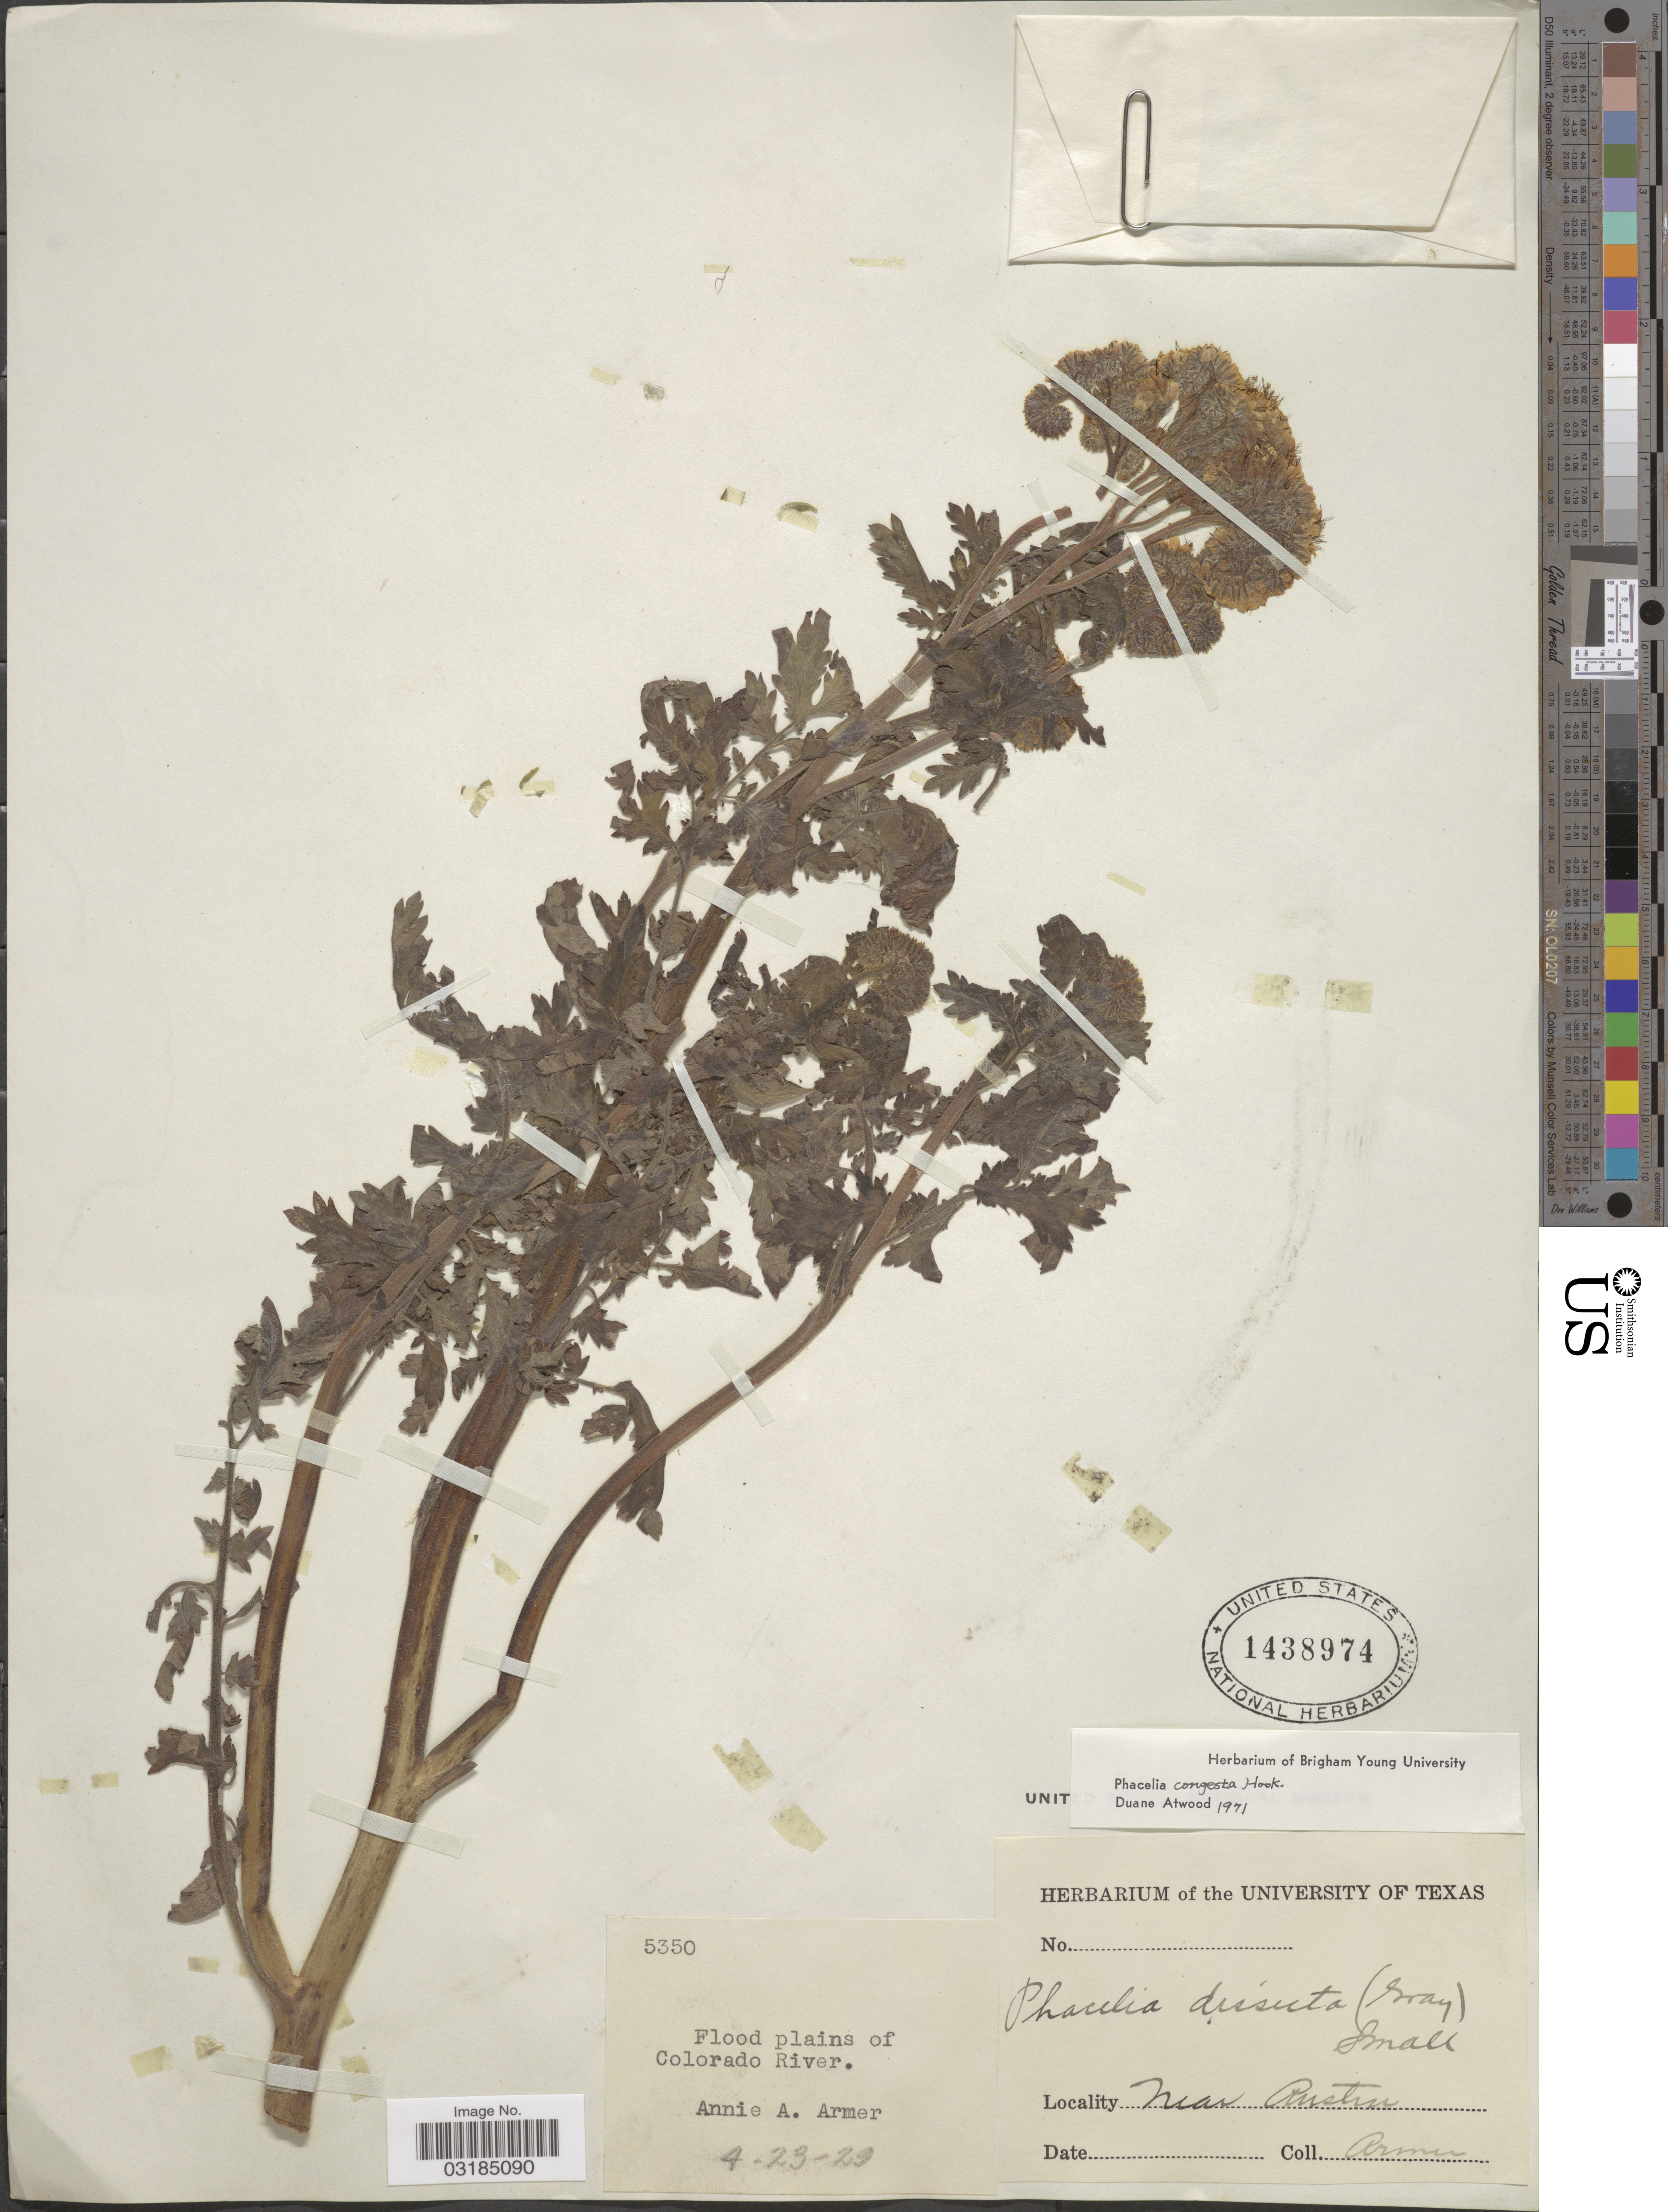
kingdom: Plantae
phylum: Tracheophyta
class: Magnoliopsida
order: Boraginales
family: Hydrophyllaceae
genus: Phacelia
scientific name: Phacelia congesta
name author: Hook.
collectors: A. Armer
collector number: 5350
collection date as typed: Transcribed d/m/y: 23/4/29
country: United States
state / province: Texas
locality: Flood plains of Colorado River. Near Austin.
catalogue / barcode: US 1438974